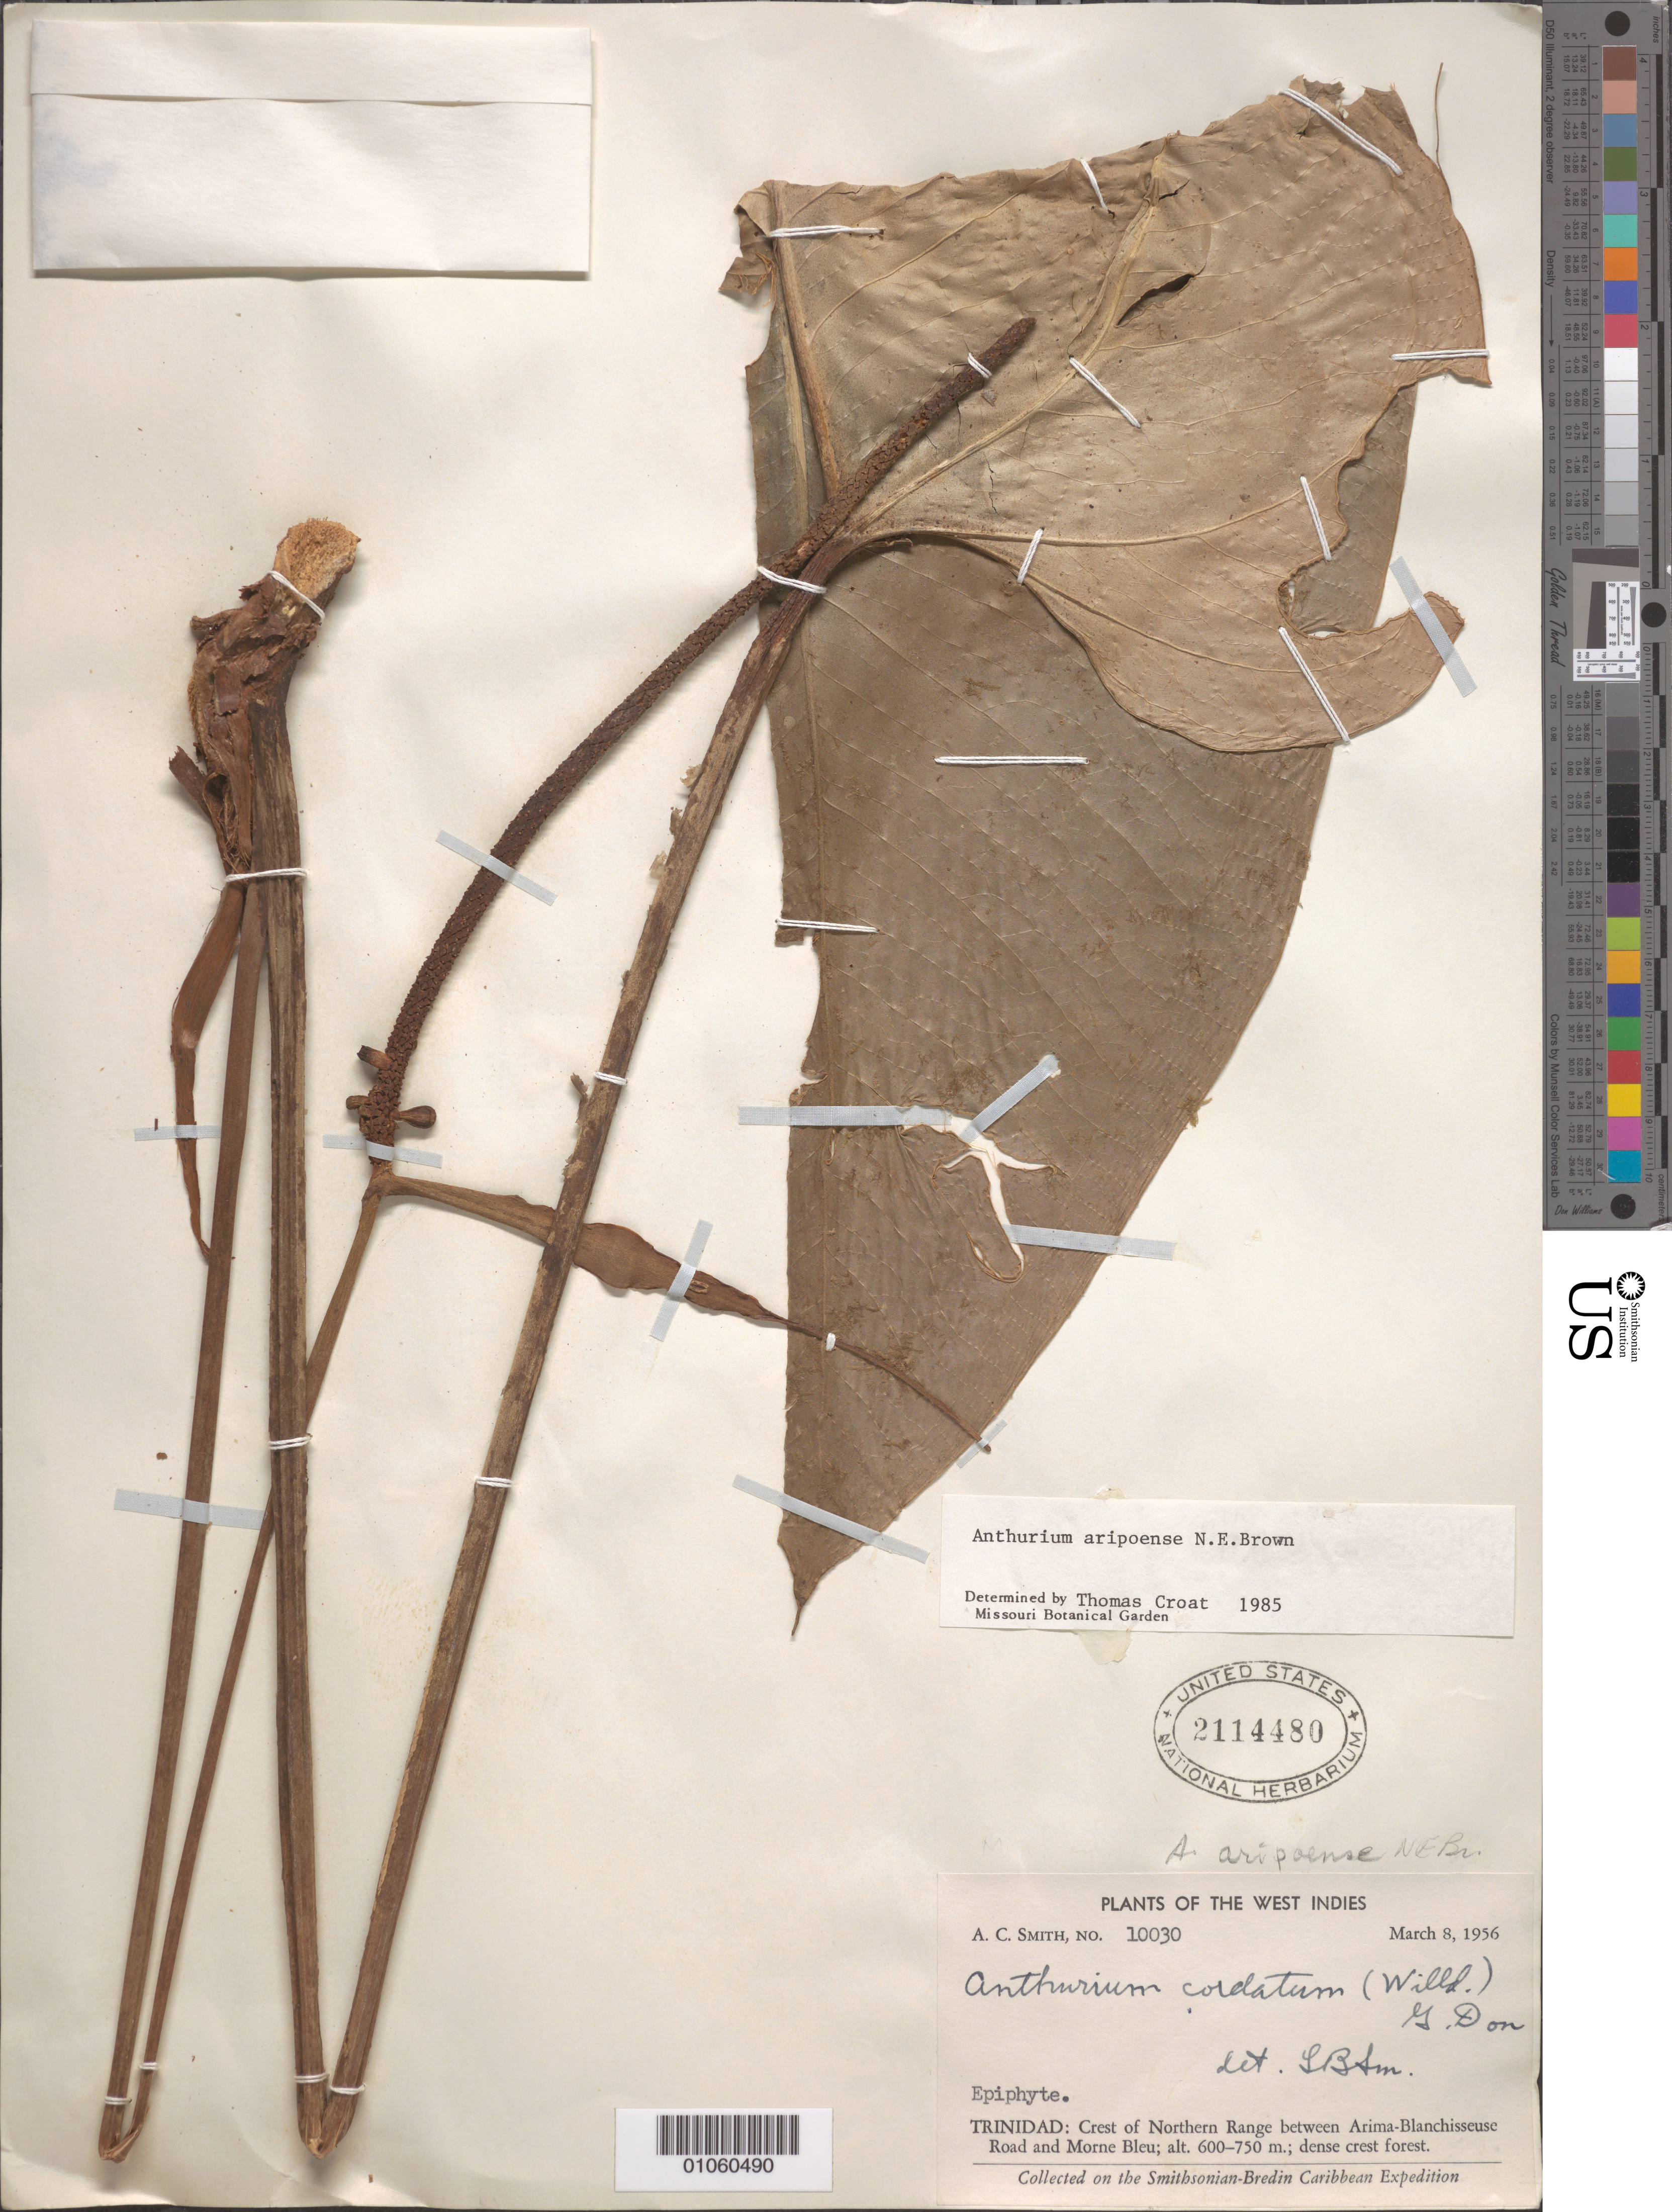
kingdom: Plantae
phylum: Tracheophyta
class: Liliopsida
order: Alismatales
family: Araceae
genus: Anthurium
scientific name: Anthurium aripoense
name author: N.E. Br.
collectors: A. C. Smith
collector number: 10030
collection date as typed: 08 Mar 1956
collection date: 1956-03-08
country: Trinidad and Tobago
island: Trinidad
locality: Crest of Northern Range between Arima-Blanchisseuse Road and Morne Bleu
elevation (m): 600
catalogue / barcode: US 2114480